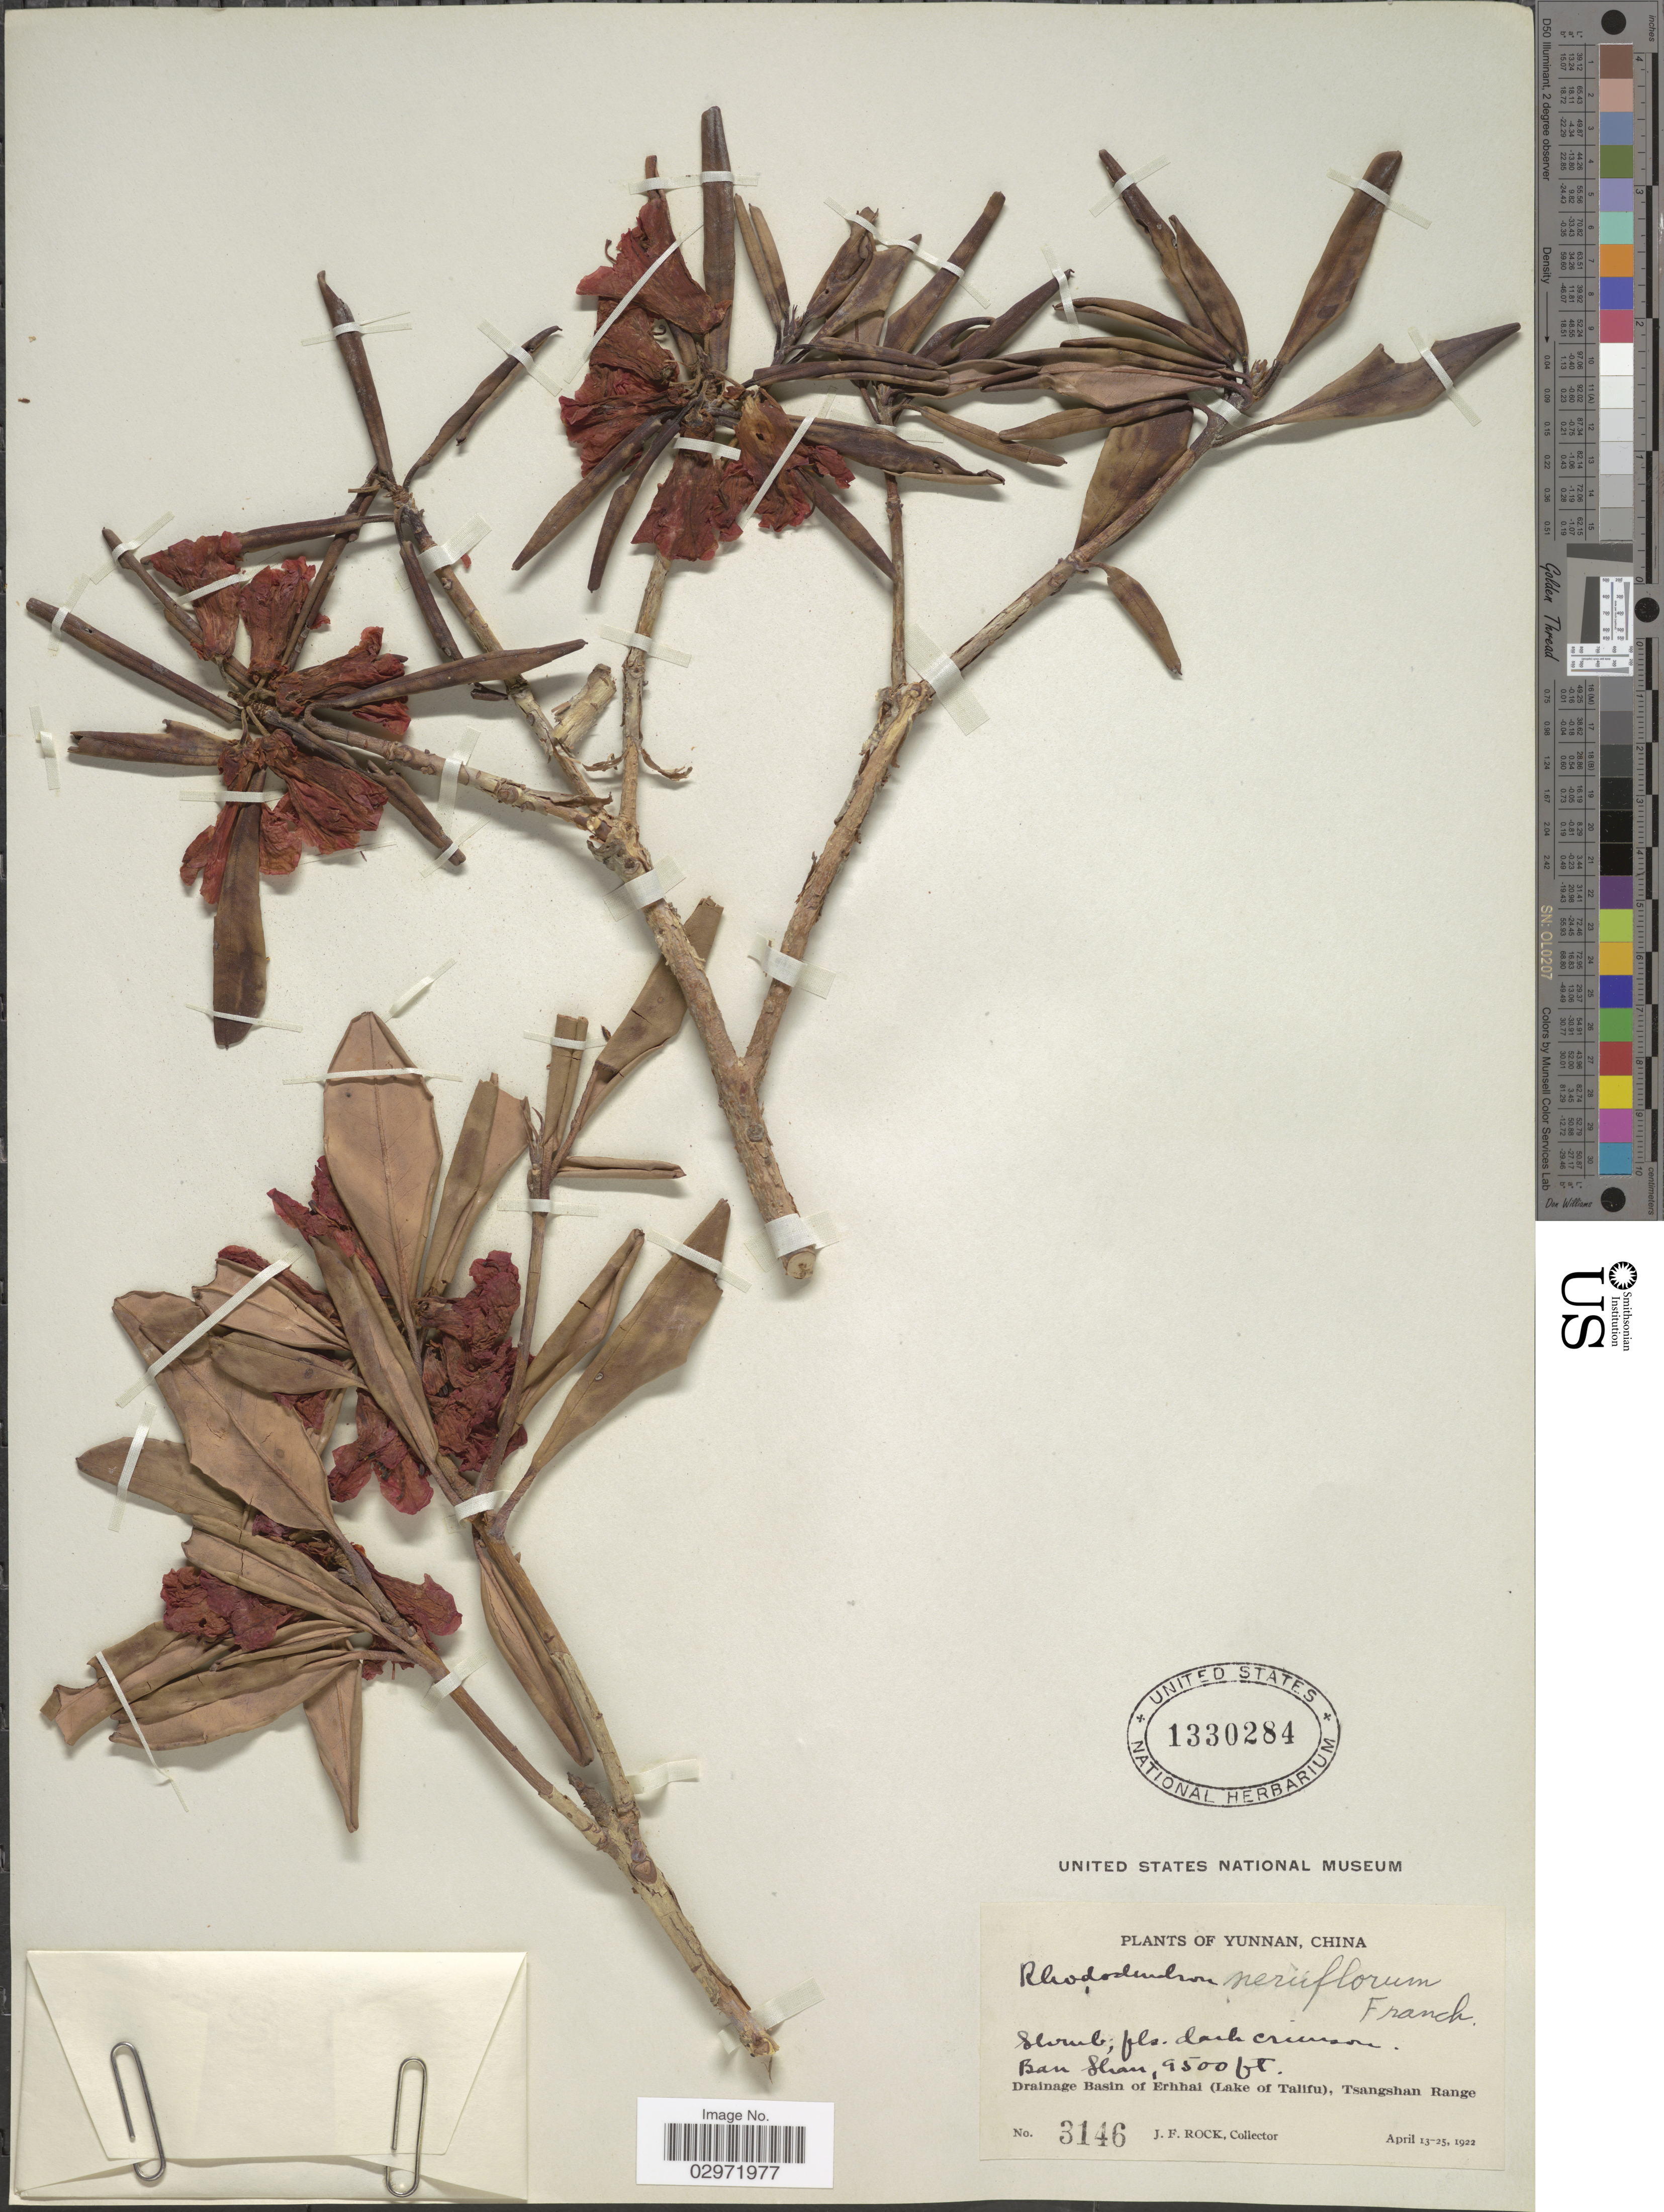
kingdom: Plantae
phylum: Tracheophyta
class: Magnoliopsida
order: Ericales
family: Ericaceae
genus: Rhododendron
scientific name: Rhododendron neriiflorum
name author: Franch.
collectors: J. Rock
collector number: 3146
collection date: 1922-04-13/1922-04-25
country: China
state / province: Yunnan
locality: Ban Shan, Drainage Basin of Erhai (Lake of Talifu), Tsangshan Range.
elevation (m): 2896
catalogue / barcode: US 1330284